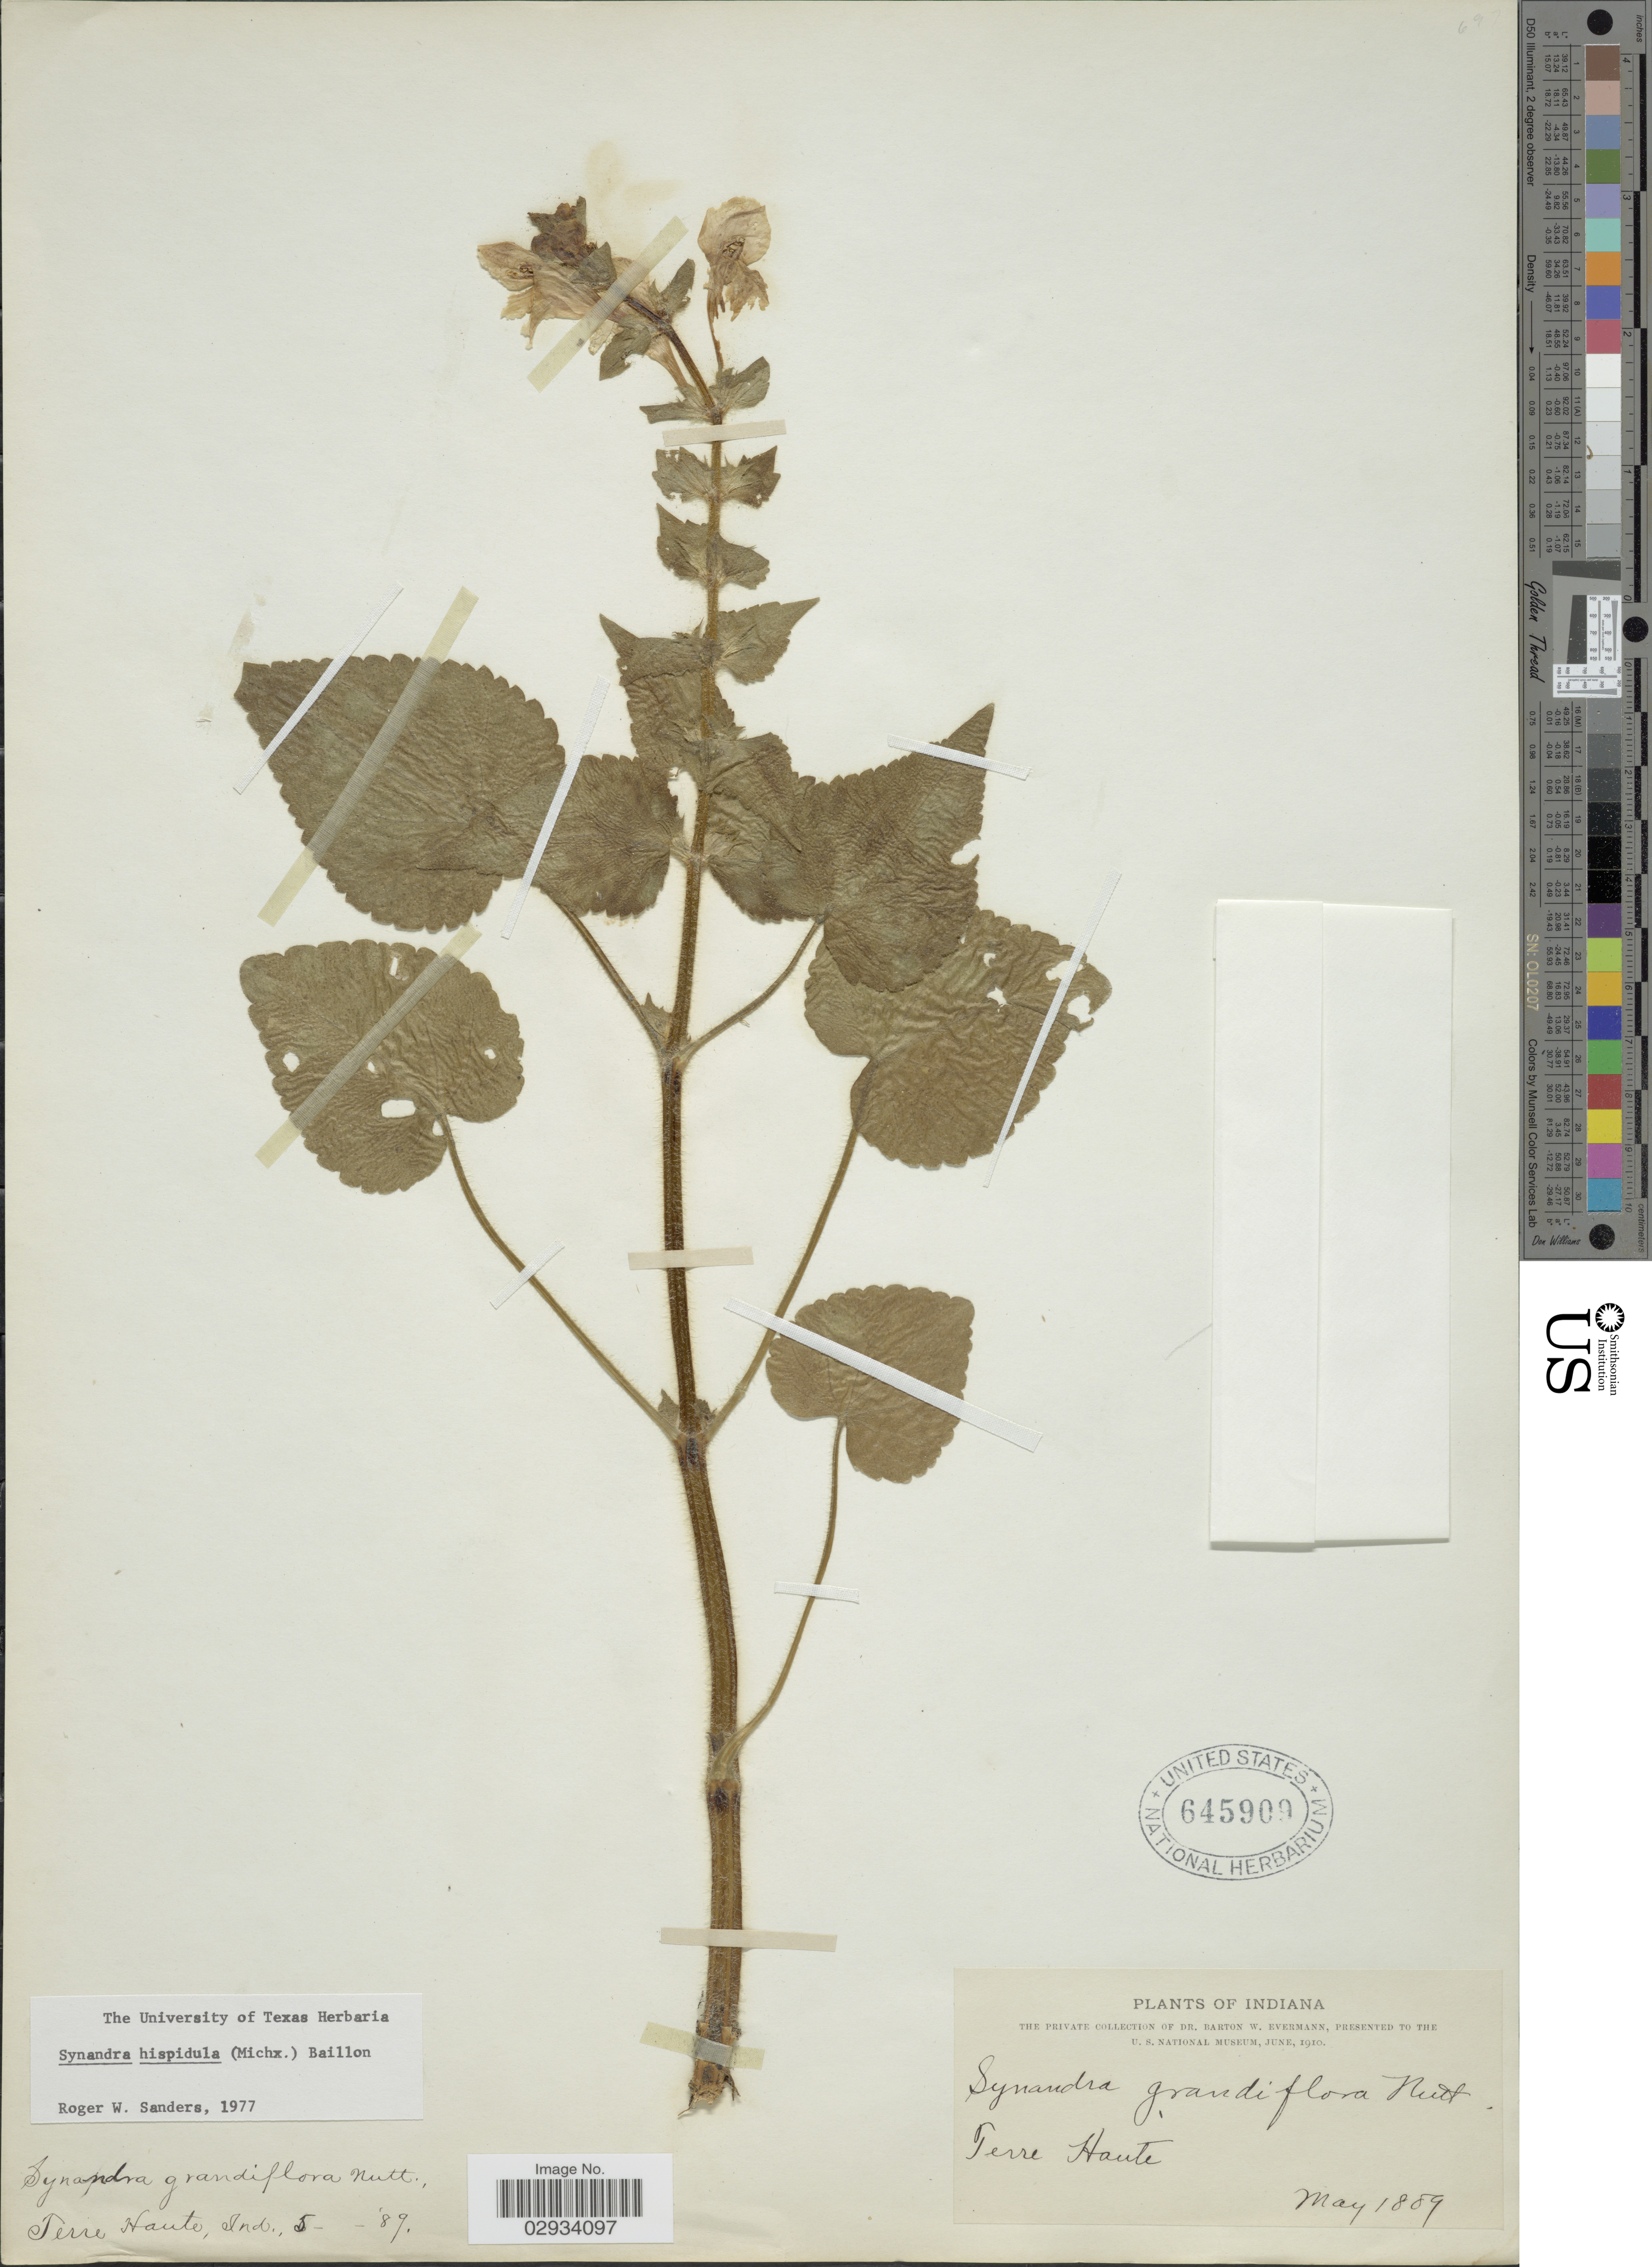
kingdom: Plantae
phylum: Tracheophyta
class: Magnoliopsida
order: Lamiales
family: Lamiaceae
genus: Synandra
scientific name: Synandra hispidula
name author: (Michx.) Baill.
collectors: B. W. Evermann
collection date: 1889-05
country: United States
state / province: Indiana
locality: Terre Haute, Ind.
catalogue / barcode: US 645909